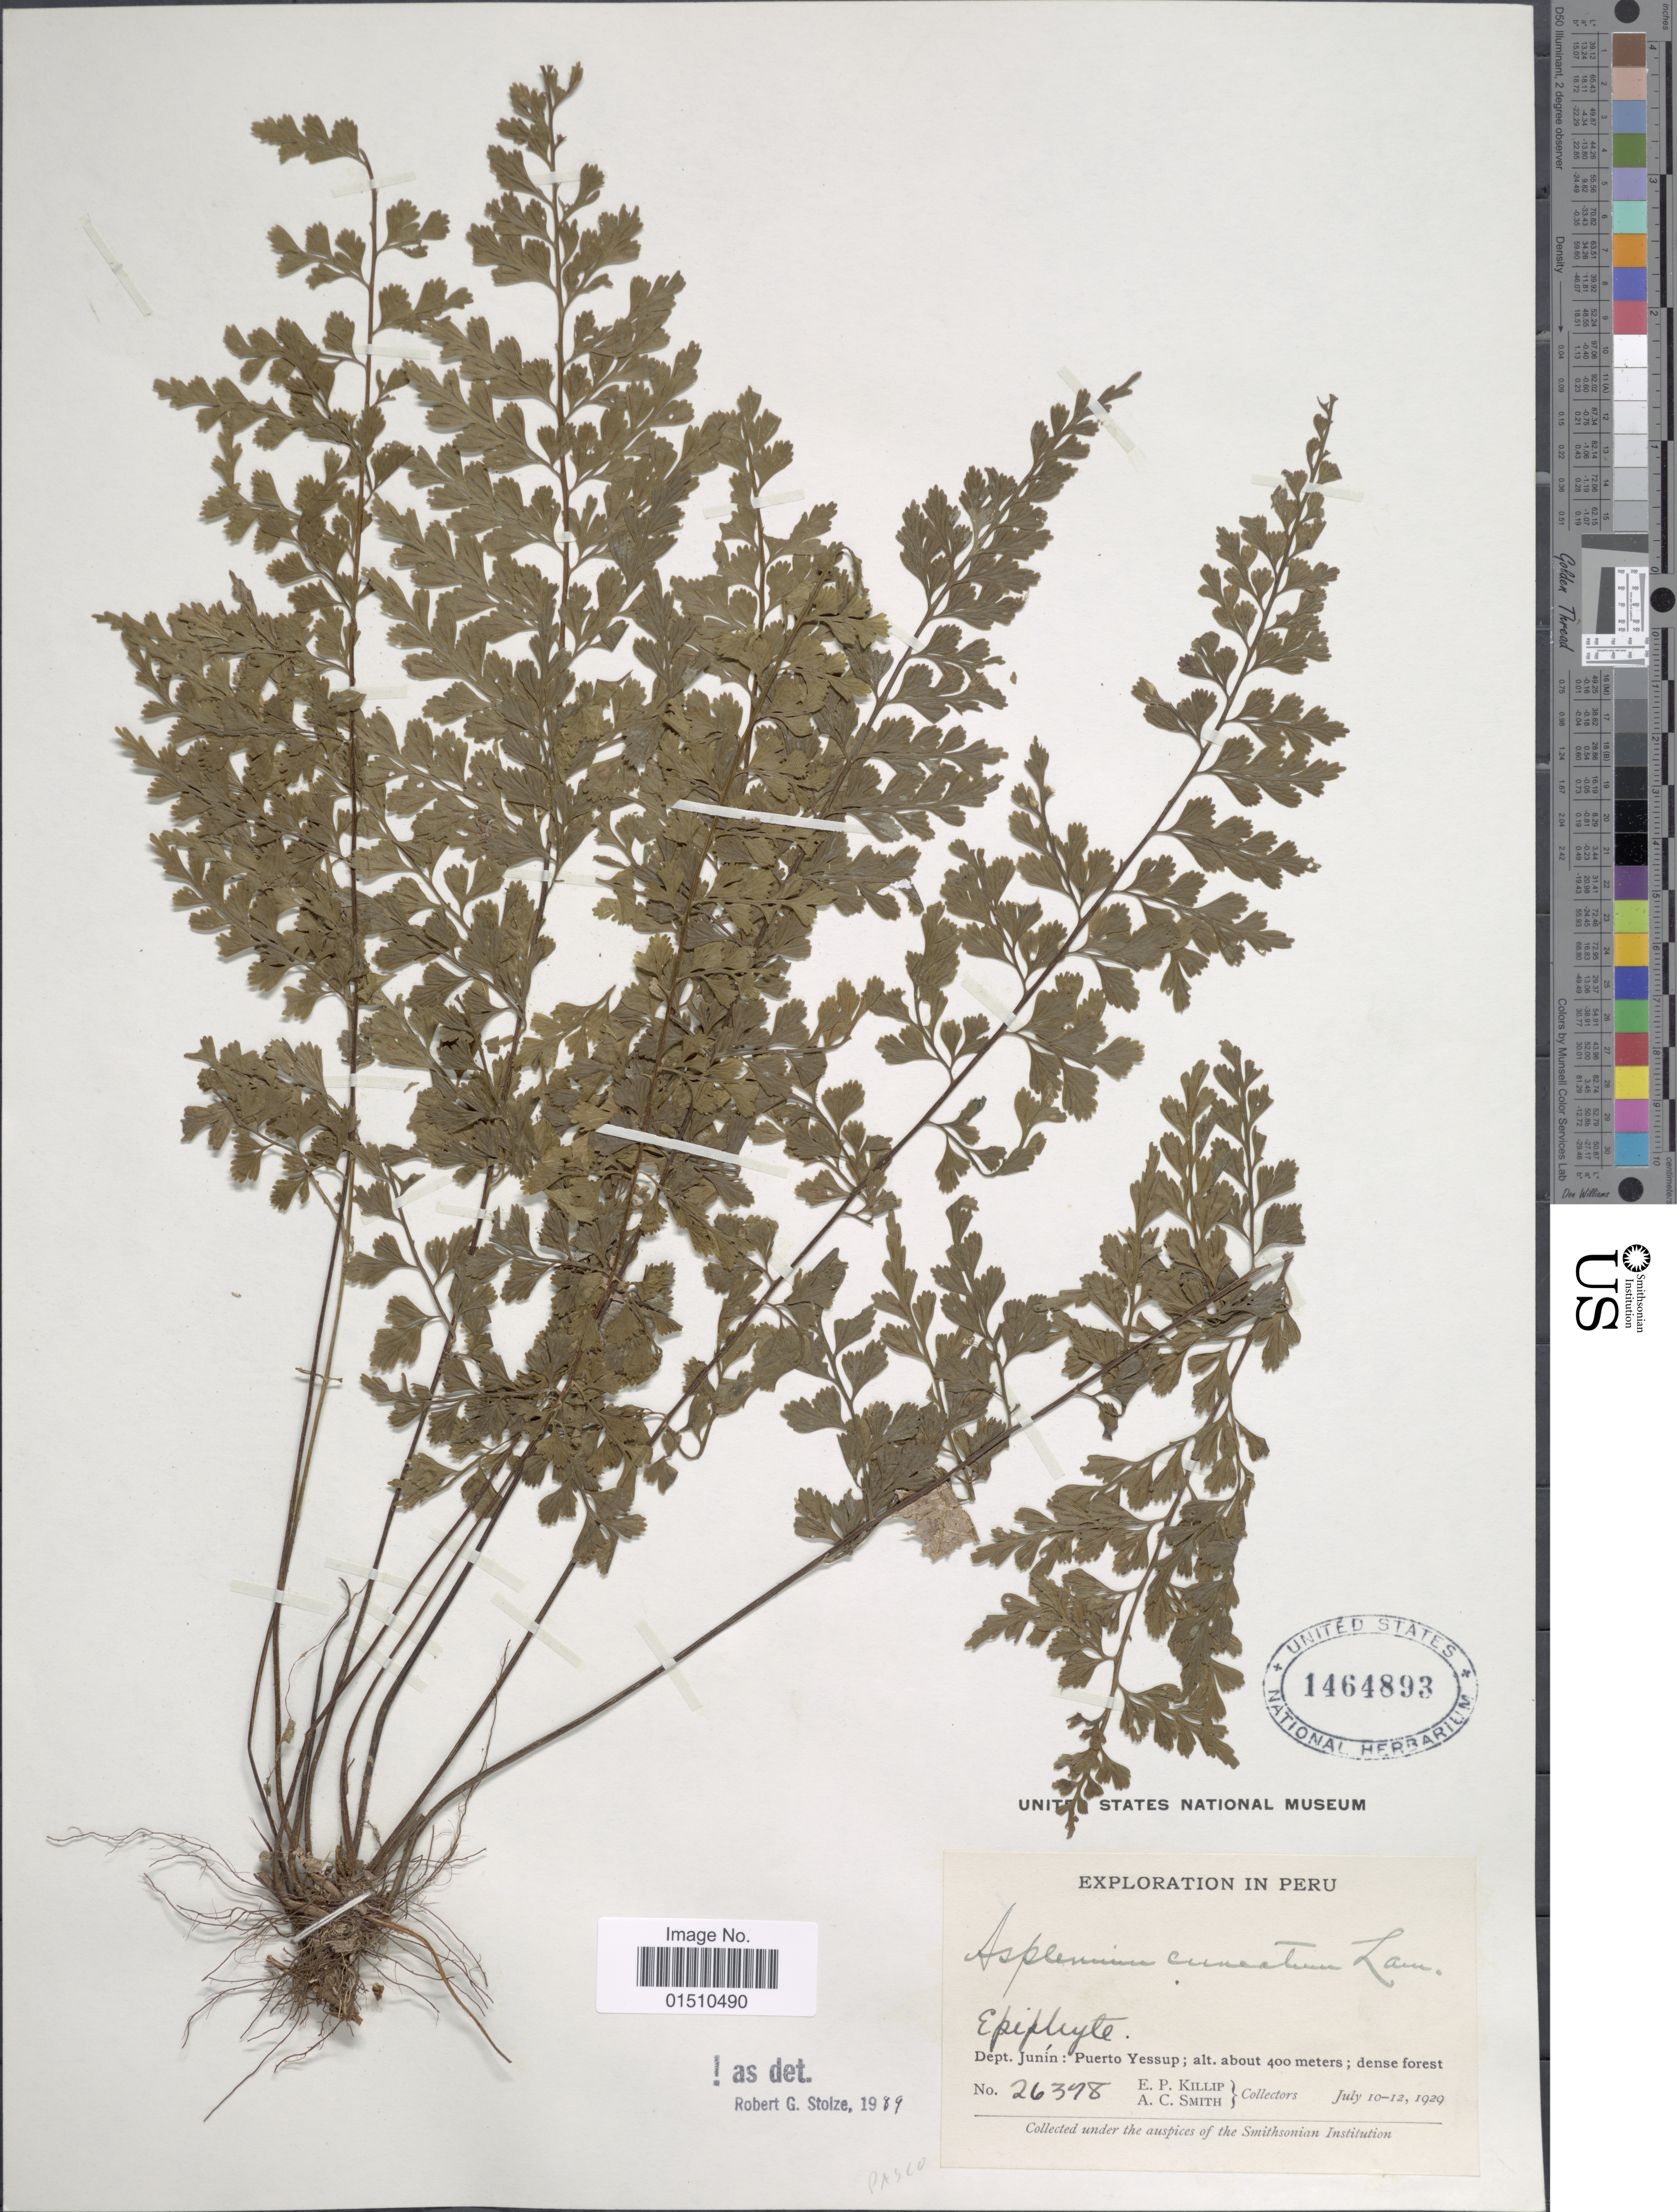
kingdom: Plantae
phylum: Tracheophyta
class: Polypodiopsida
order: Polypodiales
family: Aspleniaceae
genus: Asplenium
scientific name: Asplenium cuneatum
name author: Lam.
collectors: E. P. Killip & A. C. Smith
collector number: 26398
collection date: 1929-07-10/1929-07-12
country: Peru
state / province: Junín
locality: Peru, Dept. Junin Puerto Yessup.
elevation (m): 400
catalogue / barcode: US 1464893